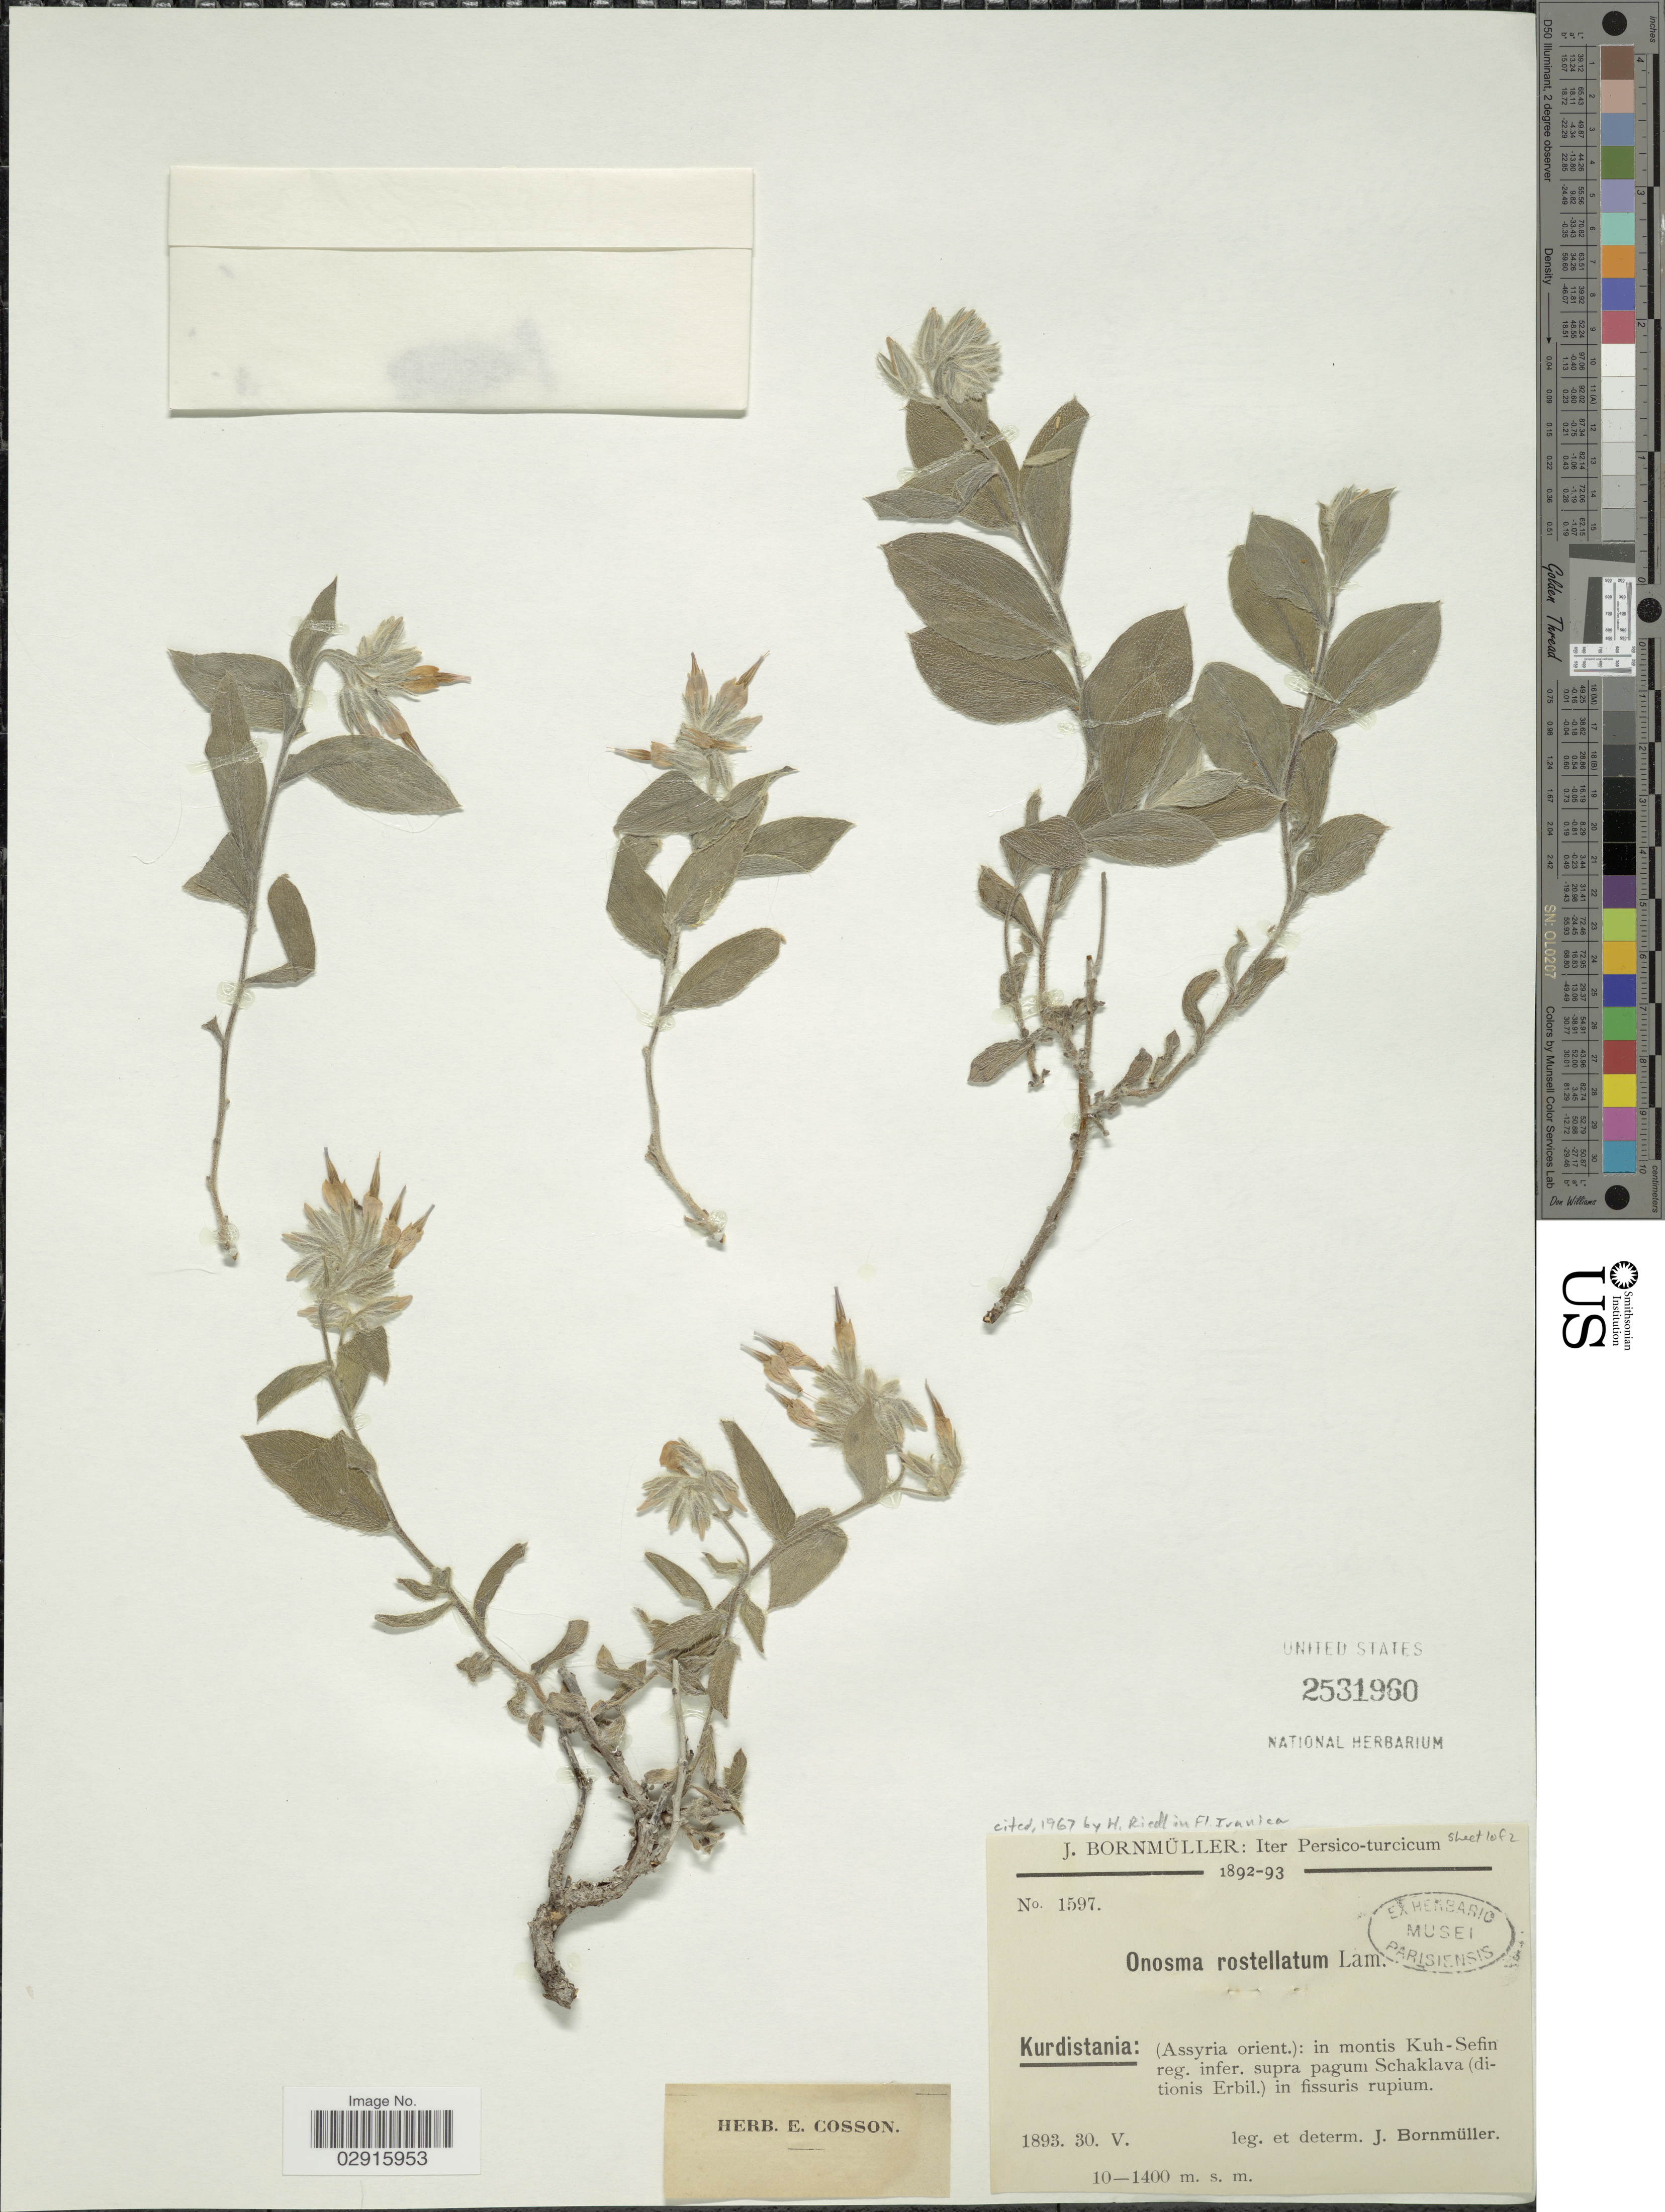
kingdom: Plantae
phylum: Tracheophyta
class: Magnoliopsida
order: Boraginales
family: Boraginaceae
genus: Onosma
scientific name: Onosma rostellatum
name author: Lehm.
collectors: J. Bornmüller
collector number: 1597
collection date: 1893-05-30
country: Iran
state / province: Kurdistan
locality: Iter Persico-turcicum, Assyria orient., in montis Kuh-Sefin reg. infer. supra pagum Schaklava (ditionis Erbil) in fissuris rupium.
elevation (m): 1000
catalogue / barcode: US 2531960